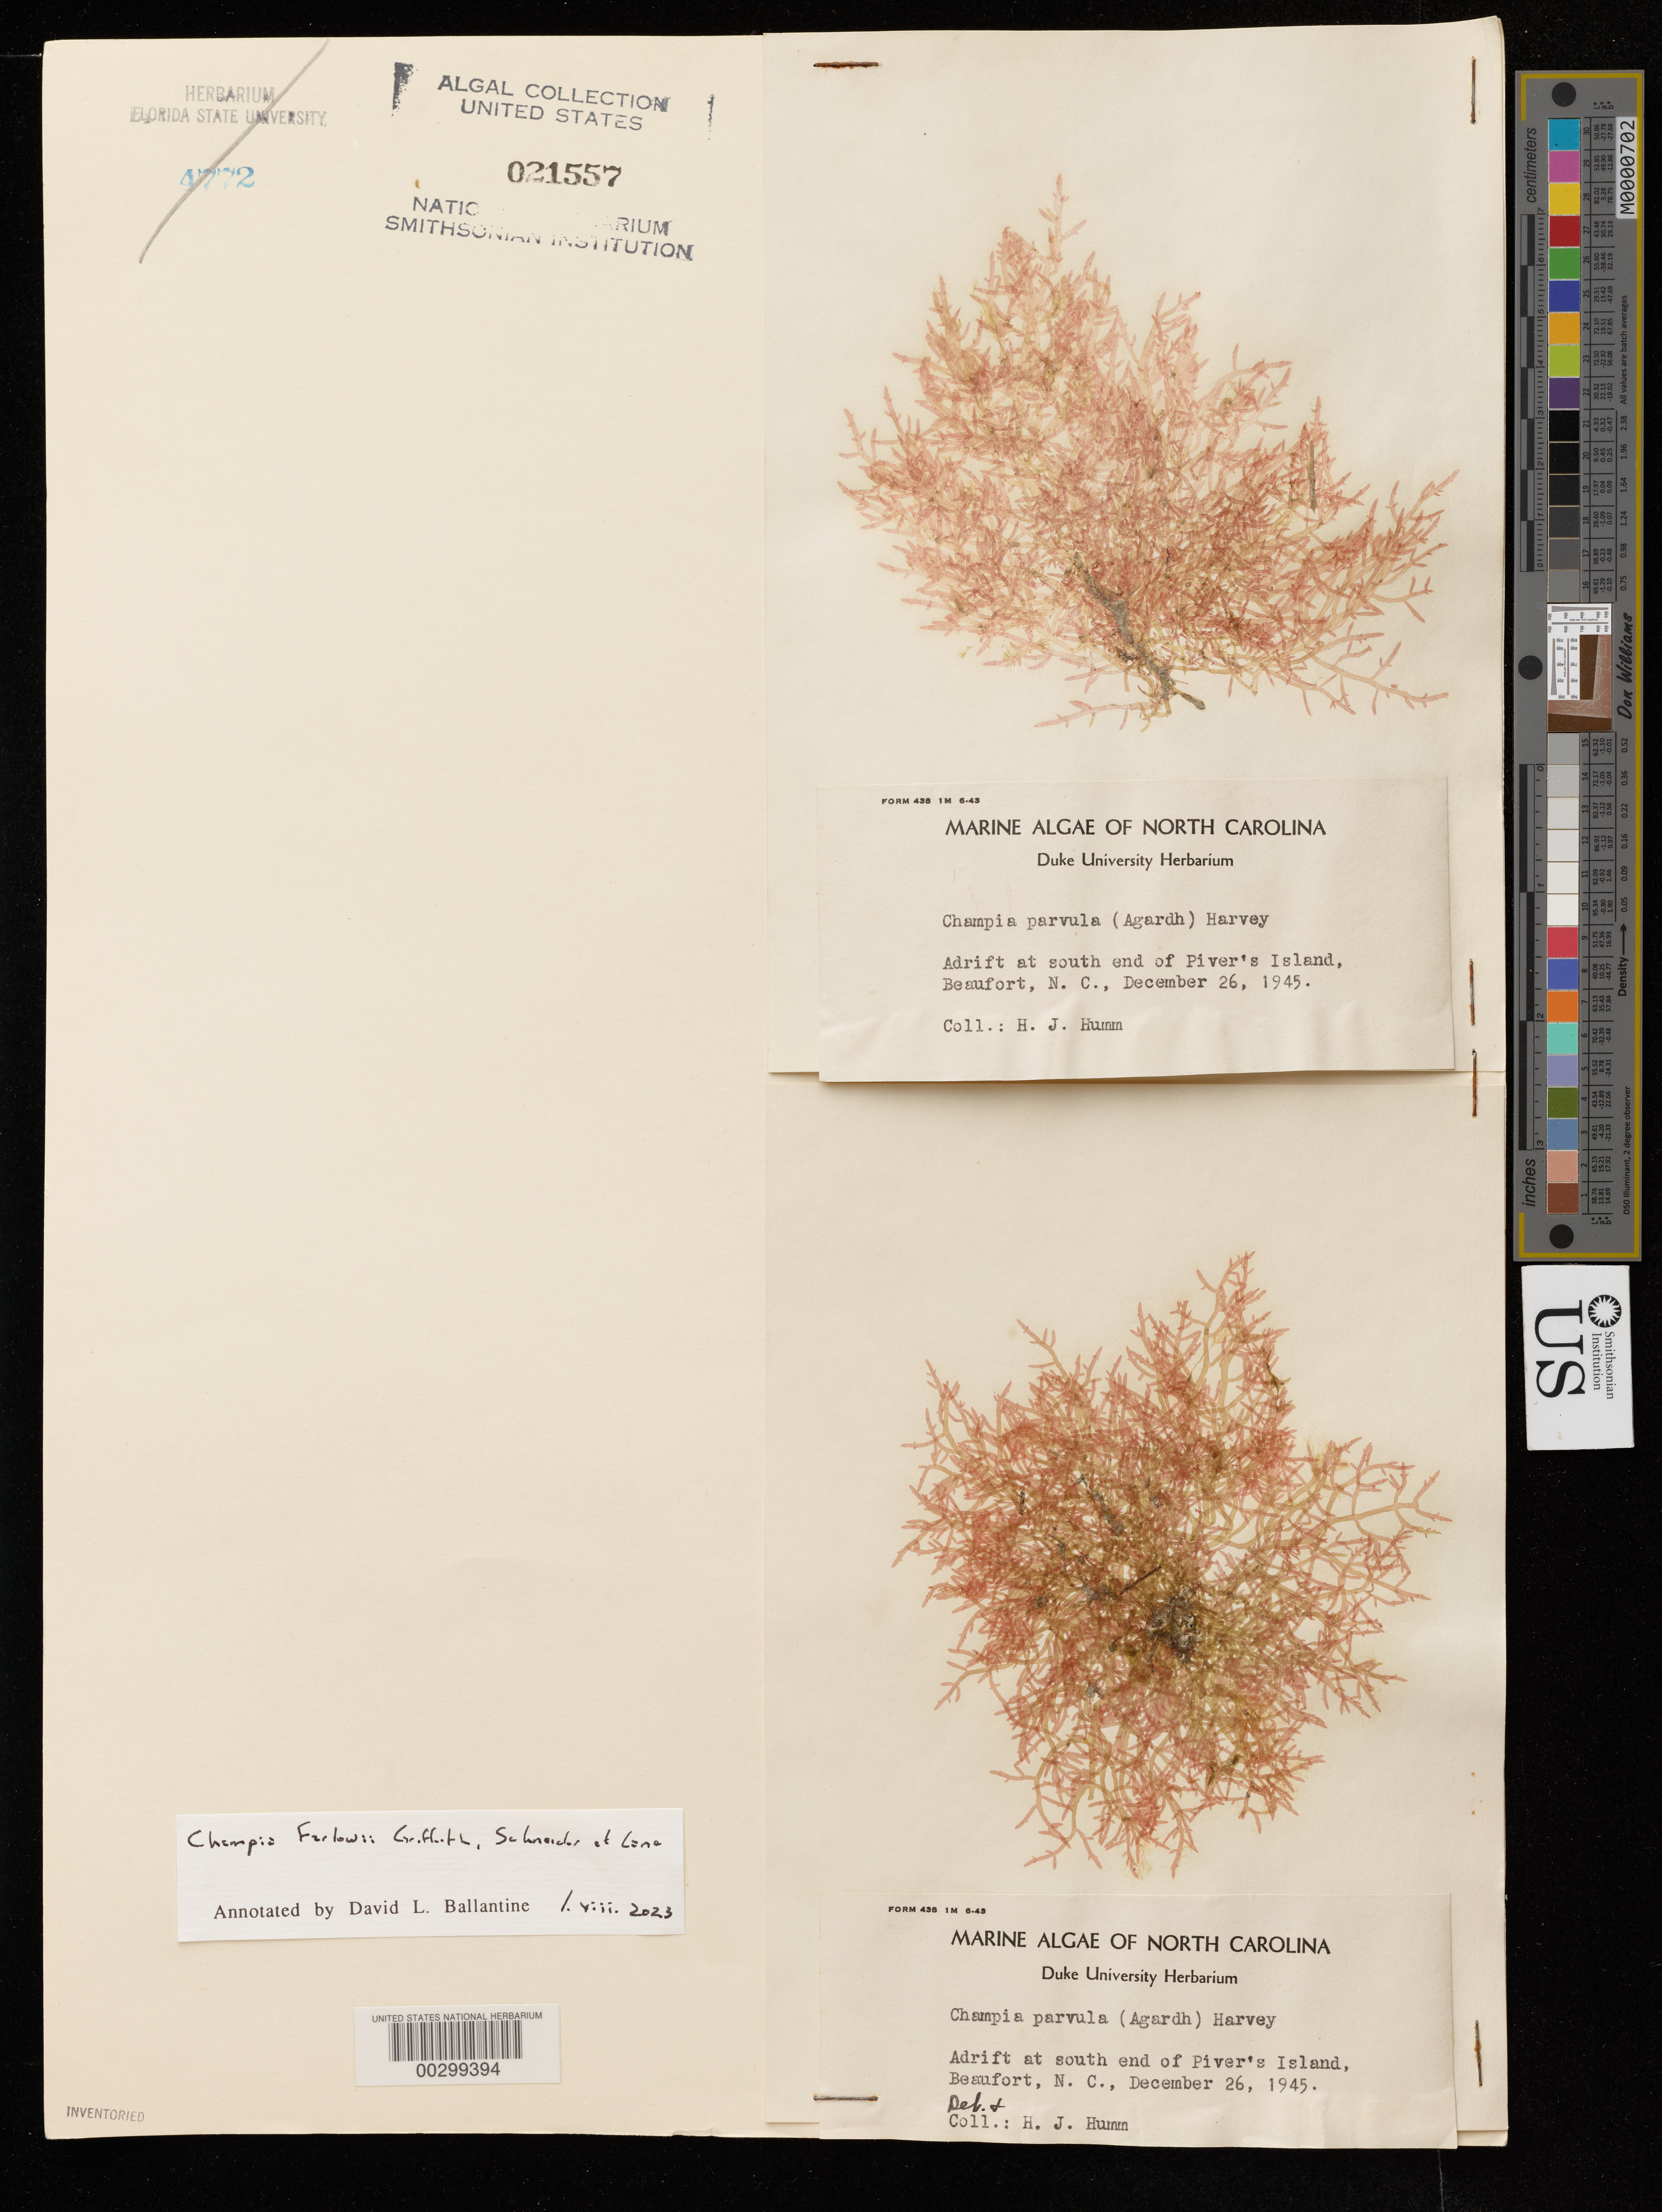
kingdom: Plantae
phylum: Rhodophyta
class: Florideophyceae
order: Rhodymeniales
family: Champiaceae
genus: Champia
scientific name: Champia farlowii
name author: M. K. Griffith et al.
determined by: Ballentine, D. L.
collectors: H. J. Humm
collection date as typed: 26 Dec 1945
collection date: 1945-12-26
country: United States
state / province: North Carolina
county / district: Carteret County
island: Pivers Island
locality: Beaufort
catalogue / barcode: US 21557